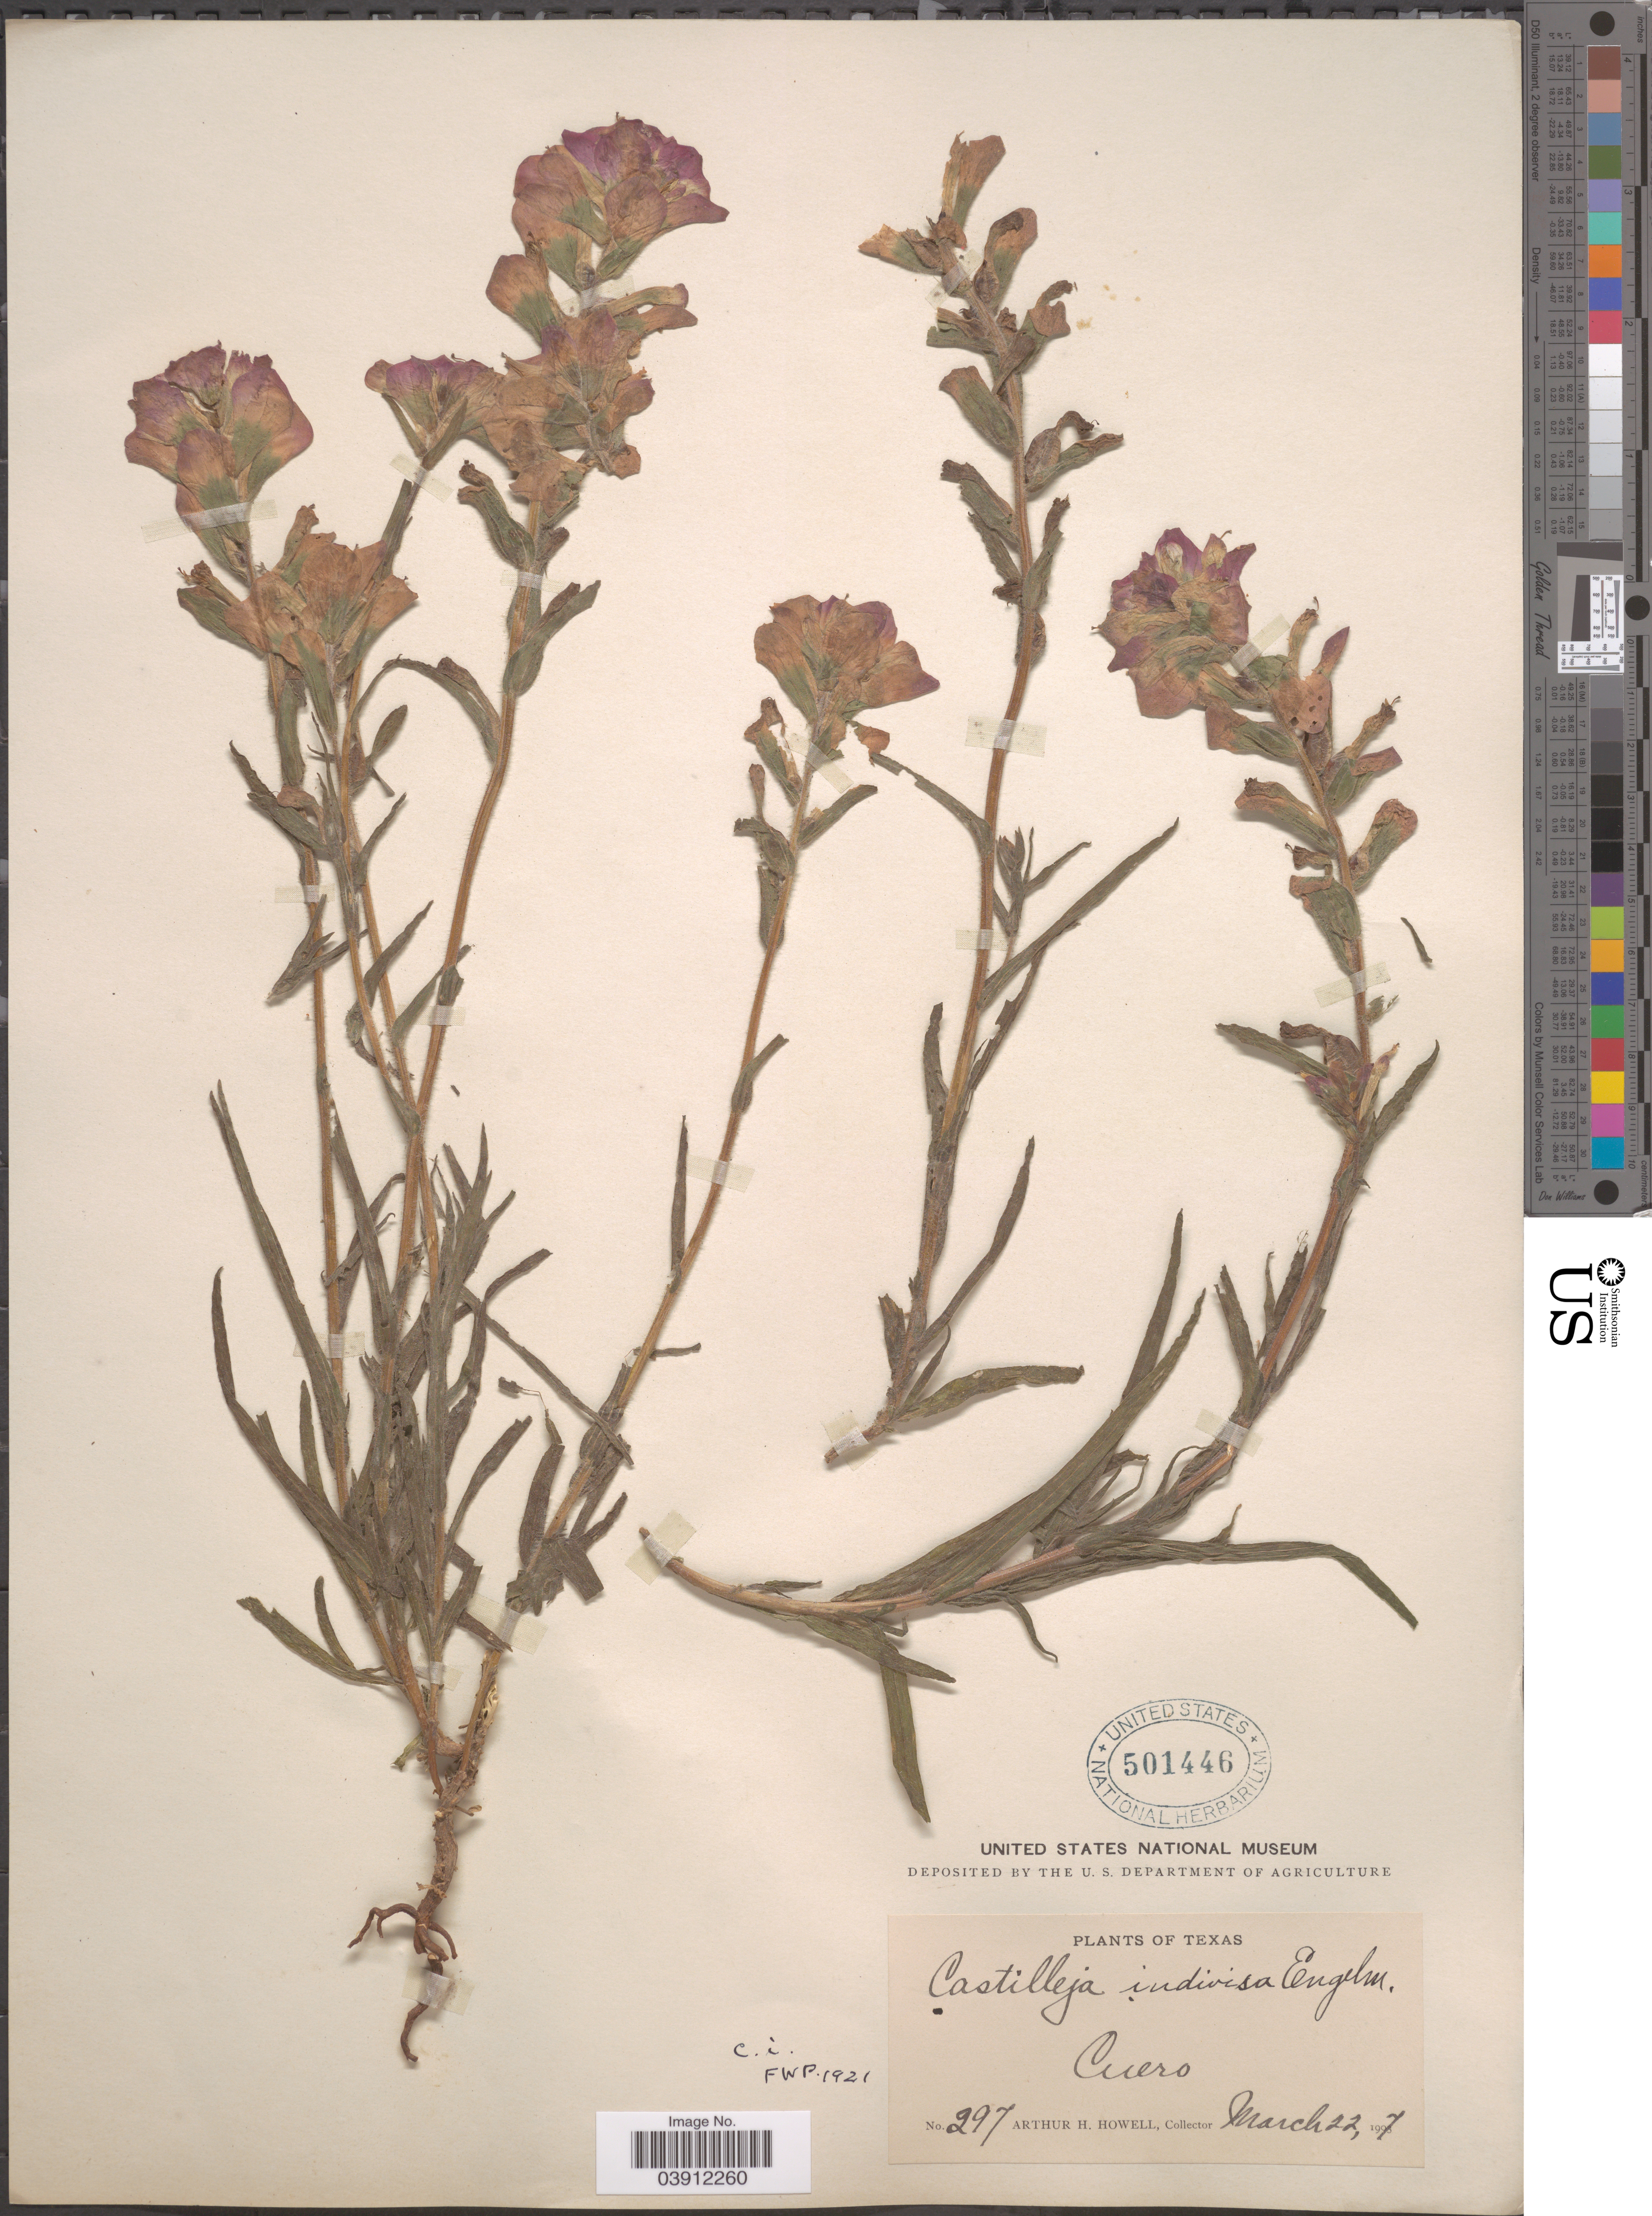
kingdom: Plantae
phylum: Tracheophyta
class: Magnoliopsida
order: Lamiales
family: Orobanchaceae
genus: Castilleja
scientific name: Castilleja indivisa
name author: Engelm. in Engelm. & A. Gray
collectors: A. Howell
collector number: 297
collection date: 1907-03-22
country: United States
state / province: Texas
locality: Cuero.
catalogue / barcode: US 501446